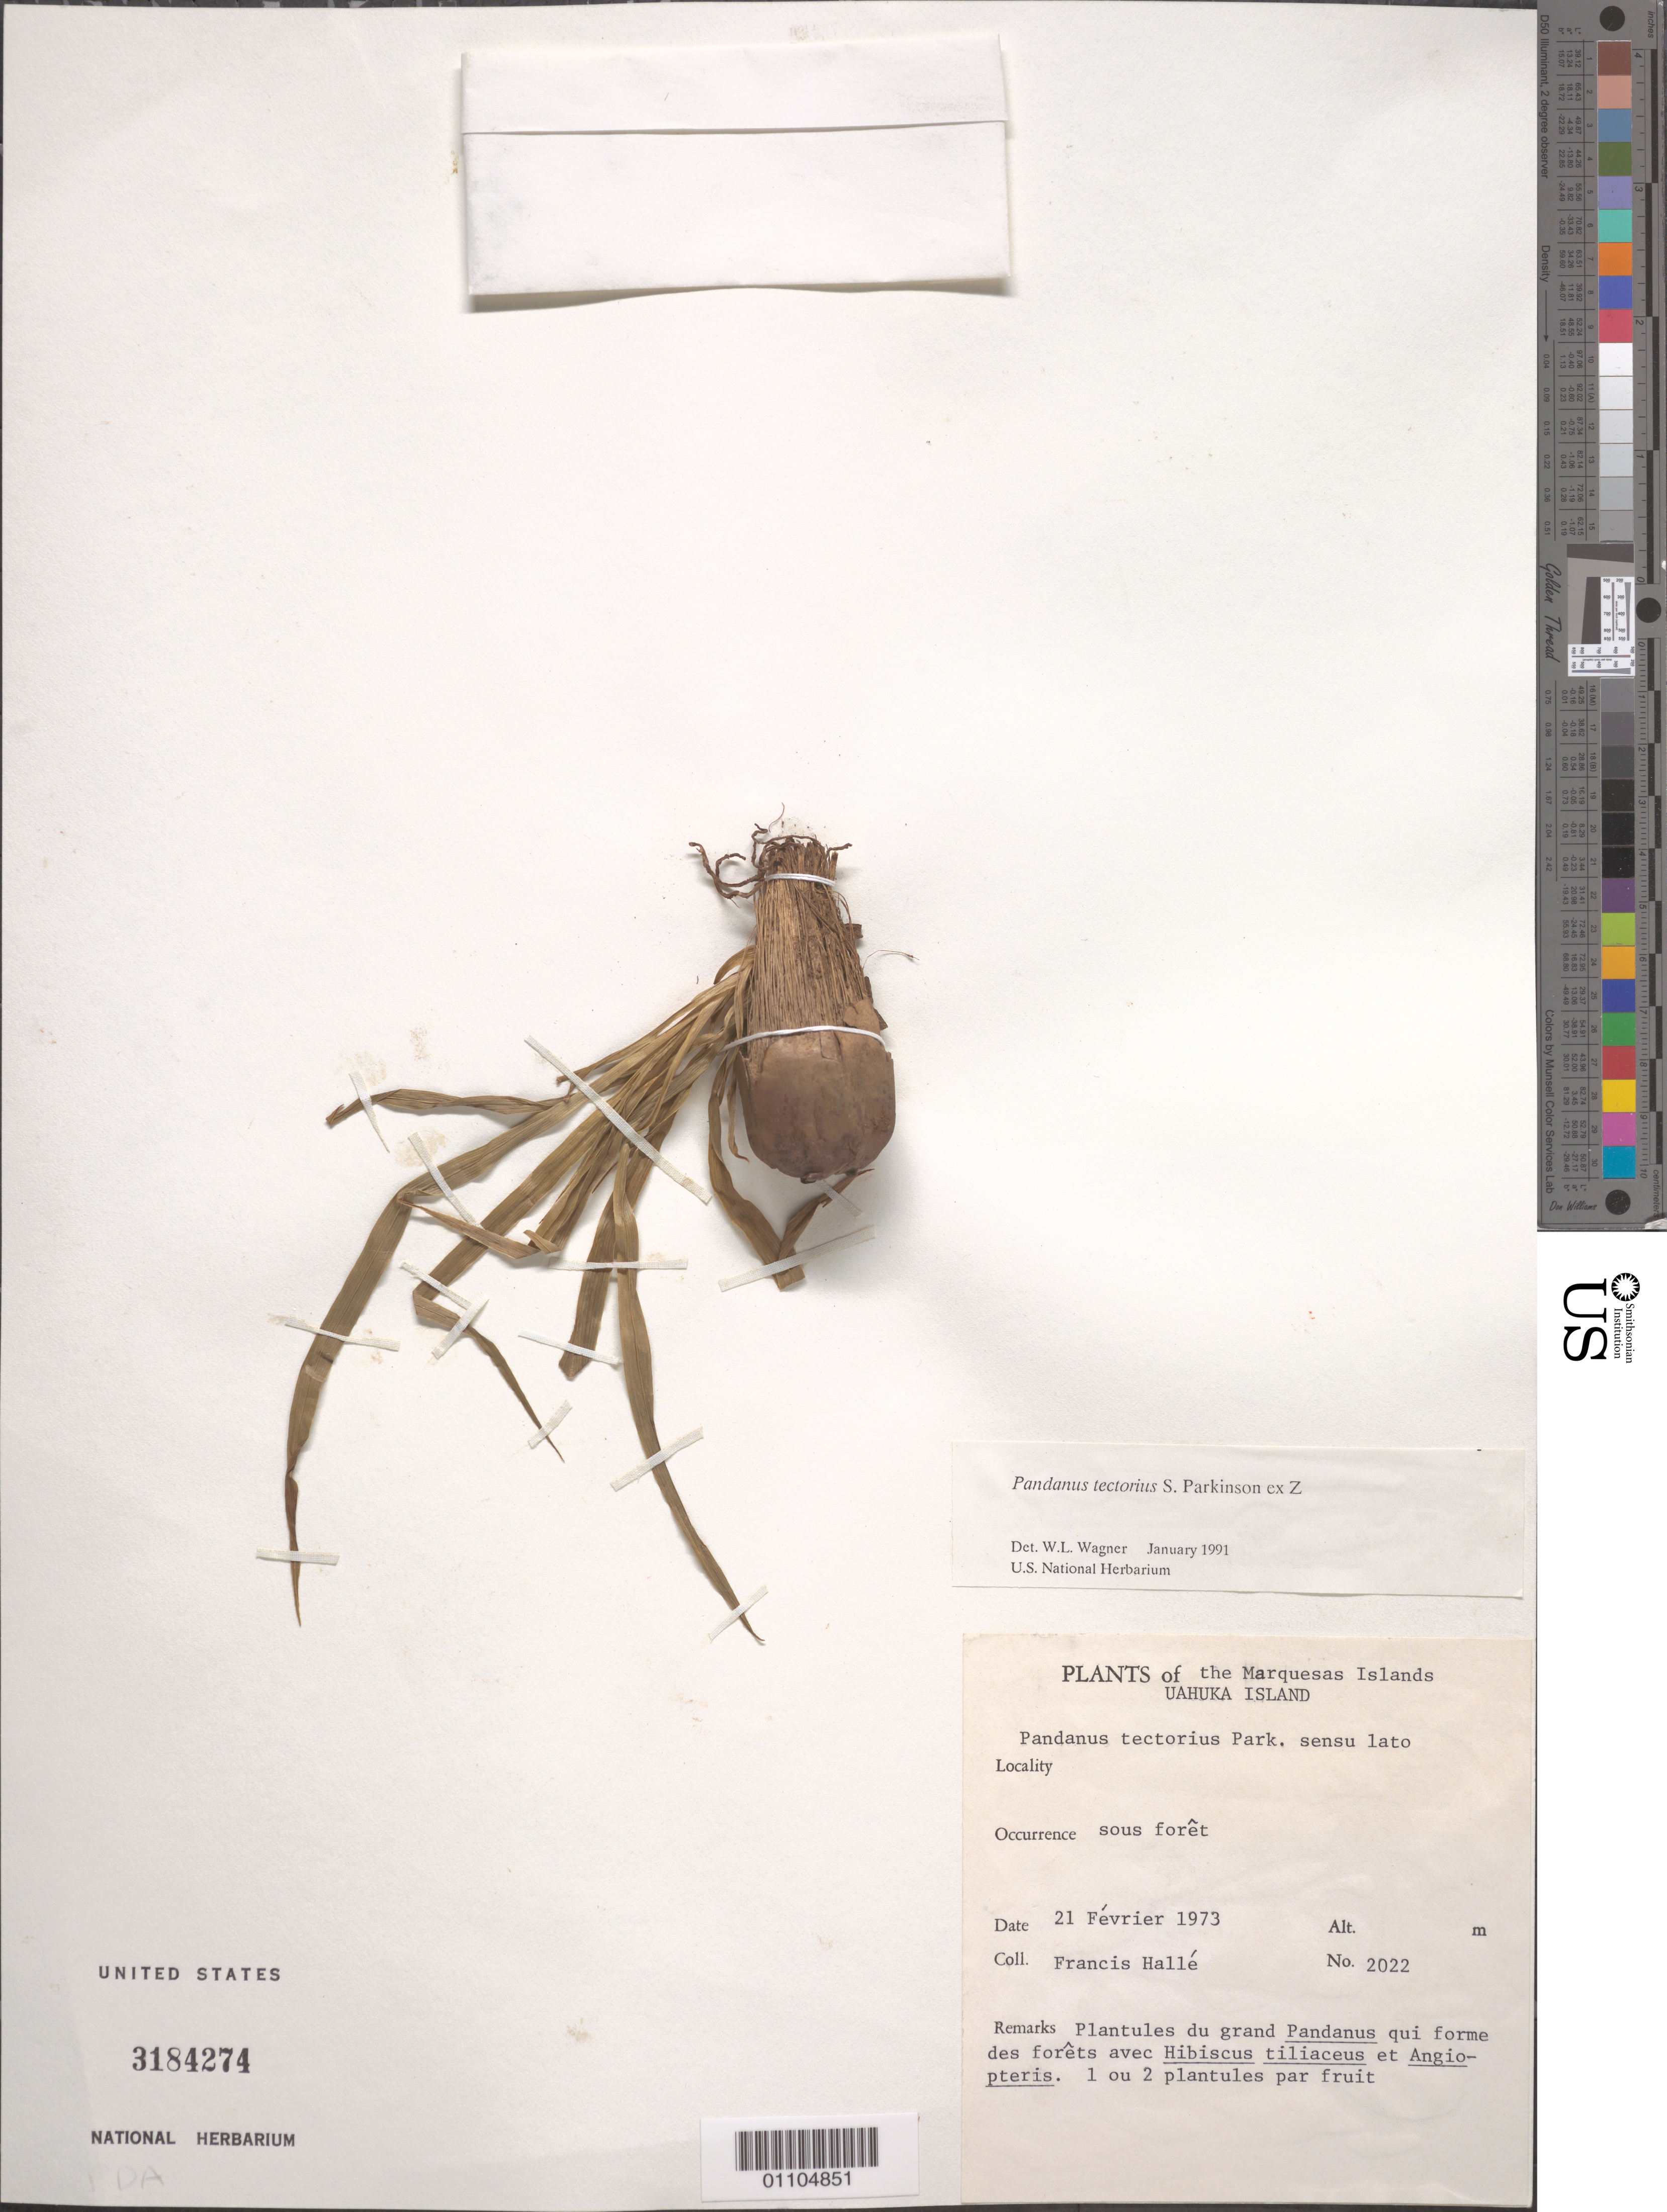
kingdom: Plantae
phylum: Tracheophyta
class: Liliopsida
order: Pandanales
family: Pandanaceae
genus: Pandanus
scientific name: Pandanus tectorius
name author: Parkinson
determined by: Wagner, W. L., (BOT), Smithsonian Institution - National Museum of Natural History (UNITED STATES)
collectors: F. Hallé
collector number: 2022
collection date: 1973-02-21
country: French Polynesia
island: Ua Huka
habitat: Sous forêt avec Hibiscus tiliaceus et Angiopteris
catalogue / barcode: US 3184274